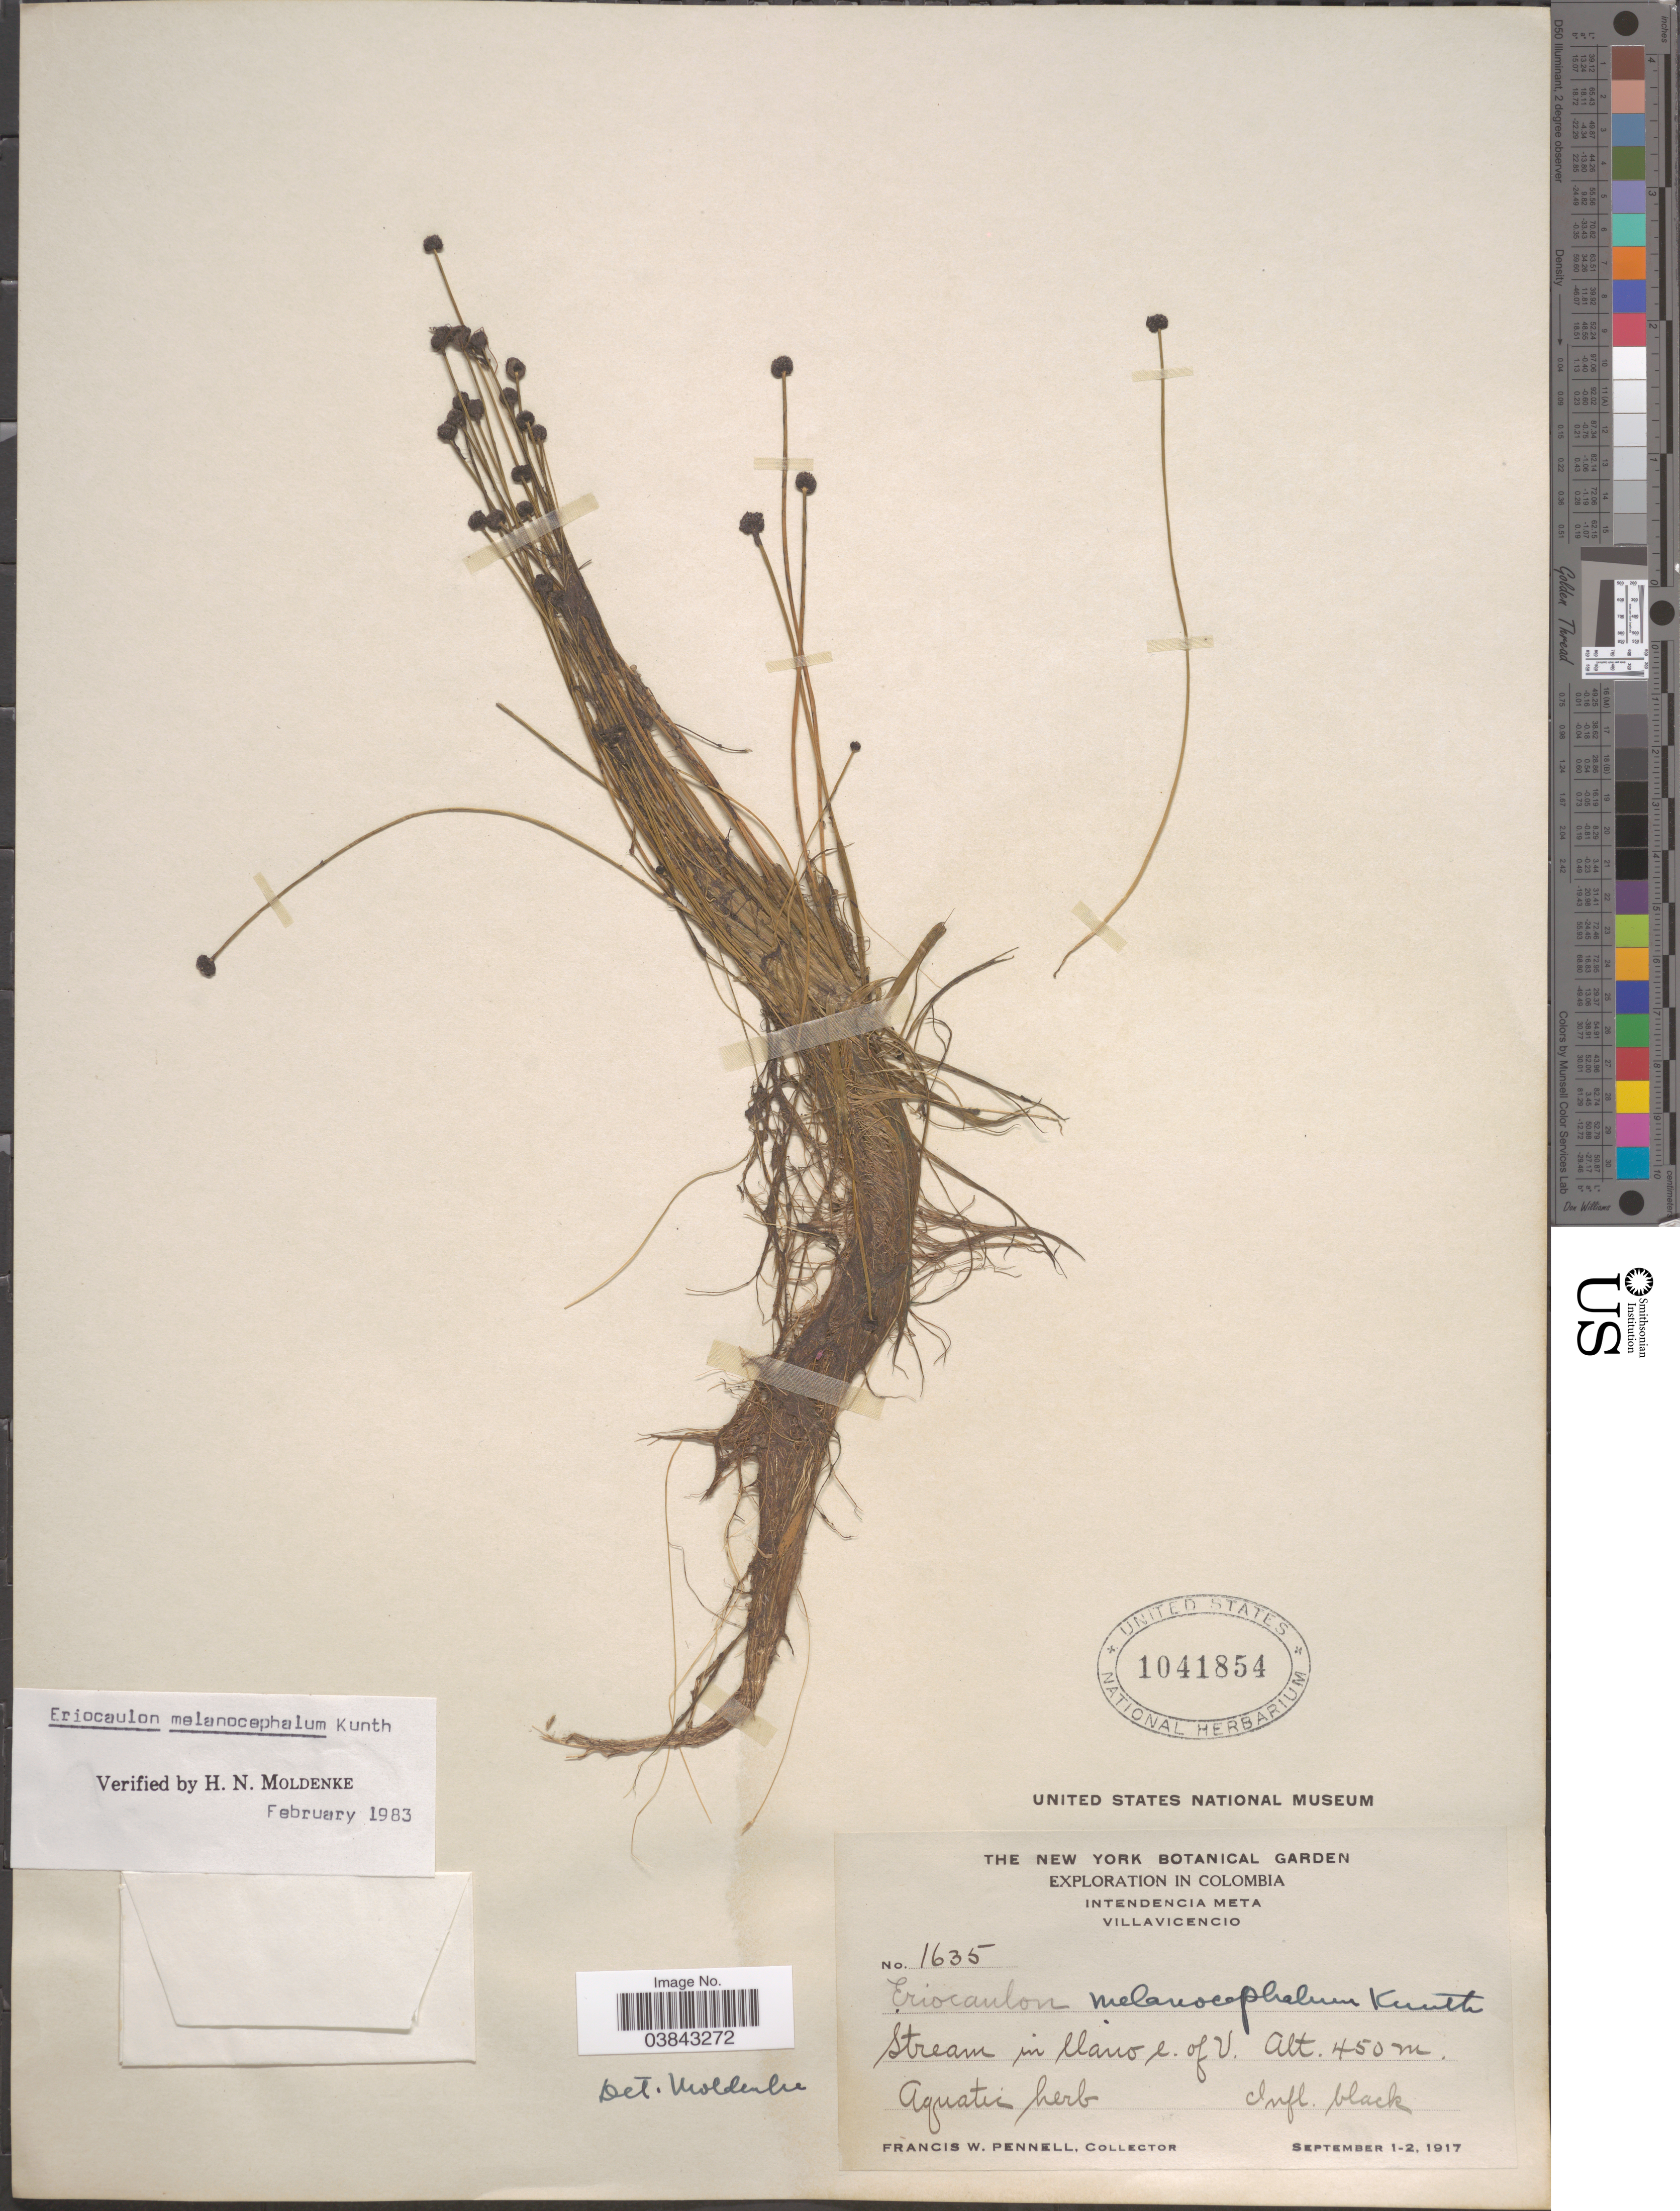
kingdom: Plantae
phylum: Tracheophyta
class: Liliopsida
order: Poales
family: Eriocaulaceae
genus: Eriocaulon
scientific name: Eriocaulon melanocephalum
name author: Kunth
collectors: F. W. Pennell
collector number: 1635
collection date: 1917-09-01/1917-09-02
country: Colombia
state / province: Meta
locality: Intendencia Meta. Villavicencio. In llano e. of V.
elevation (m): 450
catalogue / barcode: US 1041854